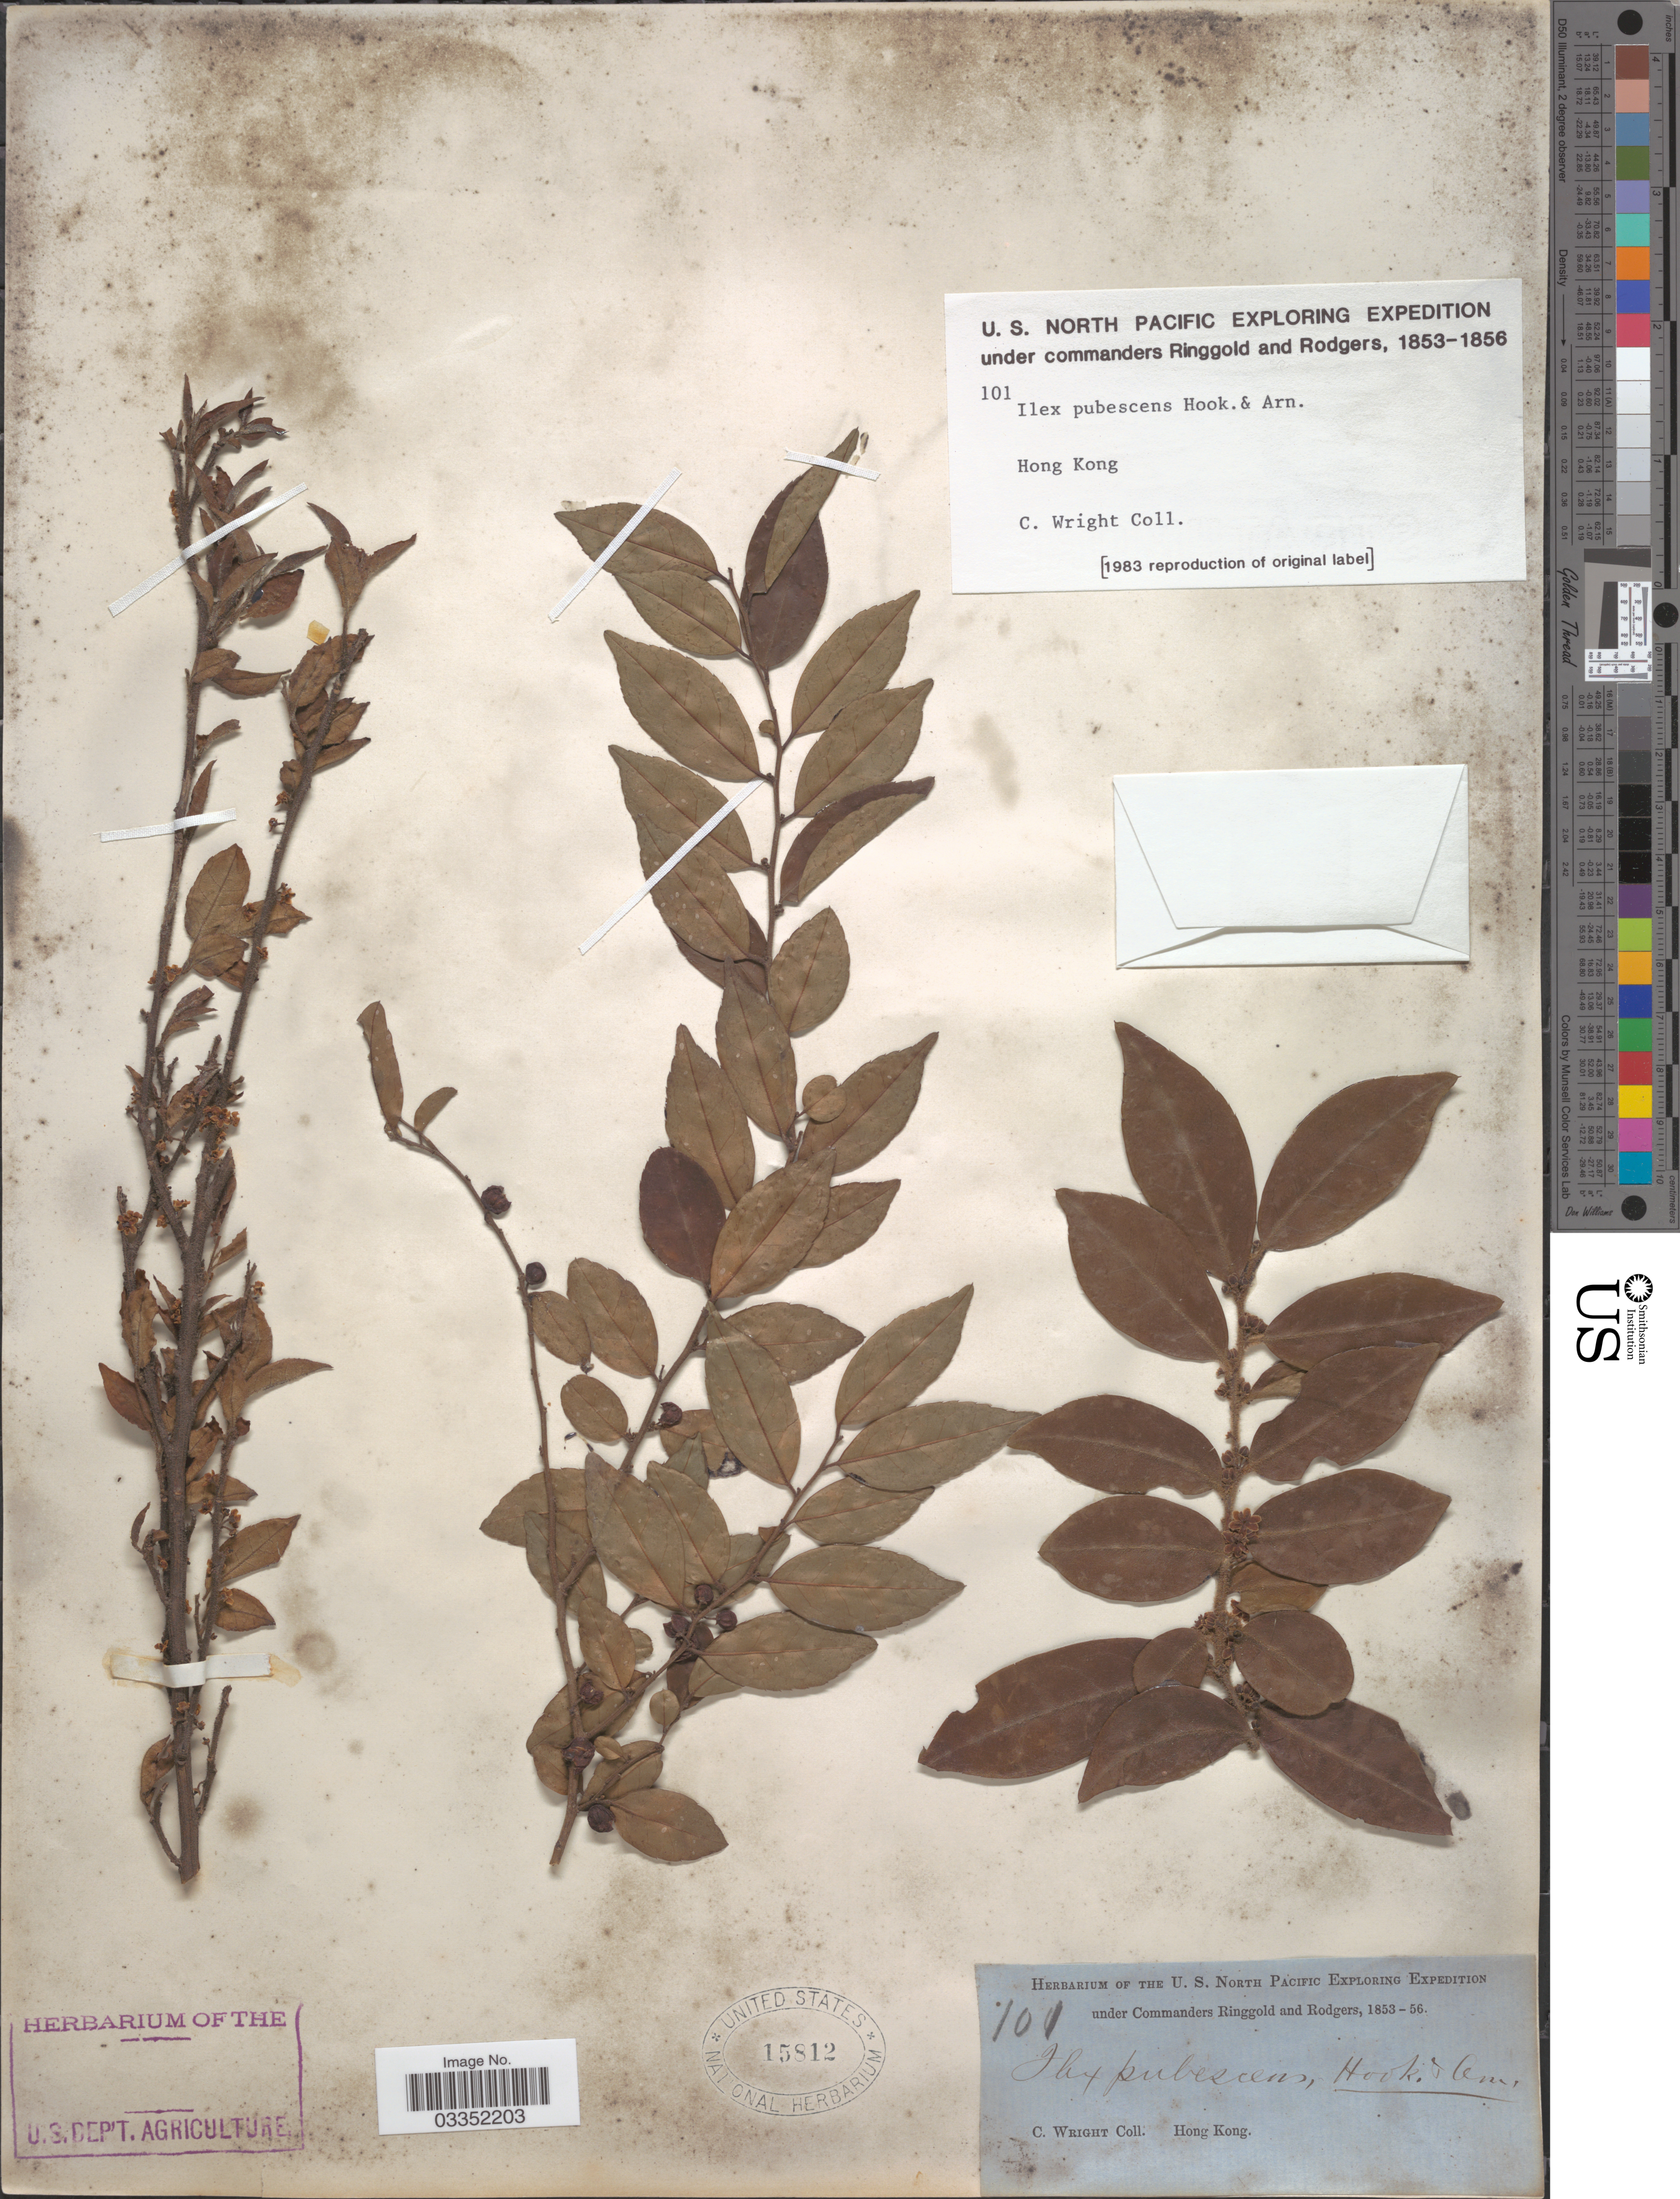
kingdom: Plantae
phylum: Tracheophyta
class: Magnoliopsida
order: Aquifoliales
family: Aquifoliaceae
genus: Ilex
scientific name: Ilex pubescens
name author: Hook. & Arn.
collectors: C. Wright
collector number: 101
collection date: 1853/1856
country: China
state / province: Hong Kong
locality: U.S. North Pacific.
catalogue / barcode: US 15812